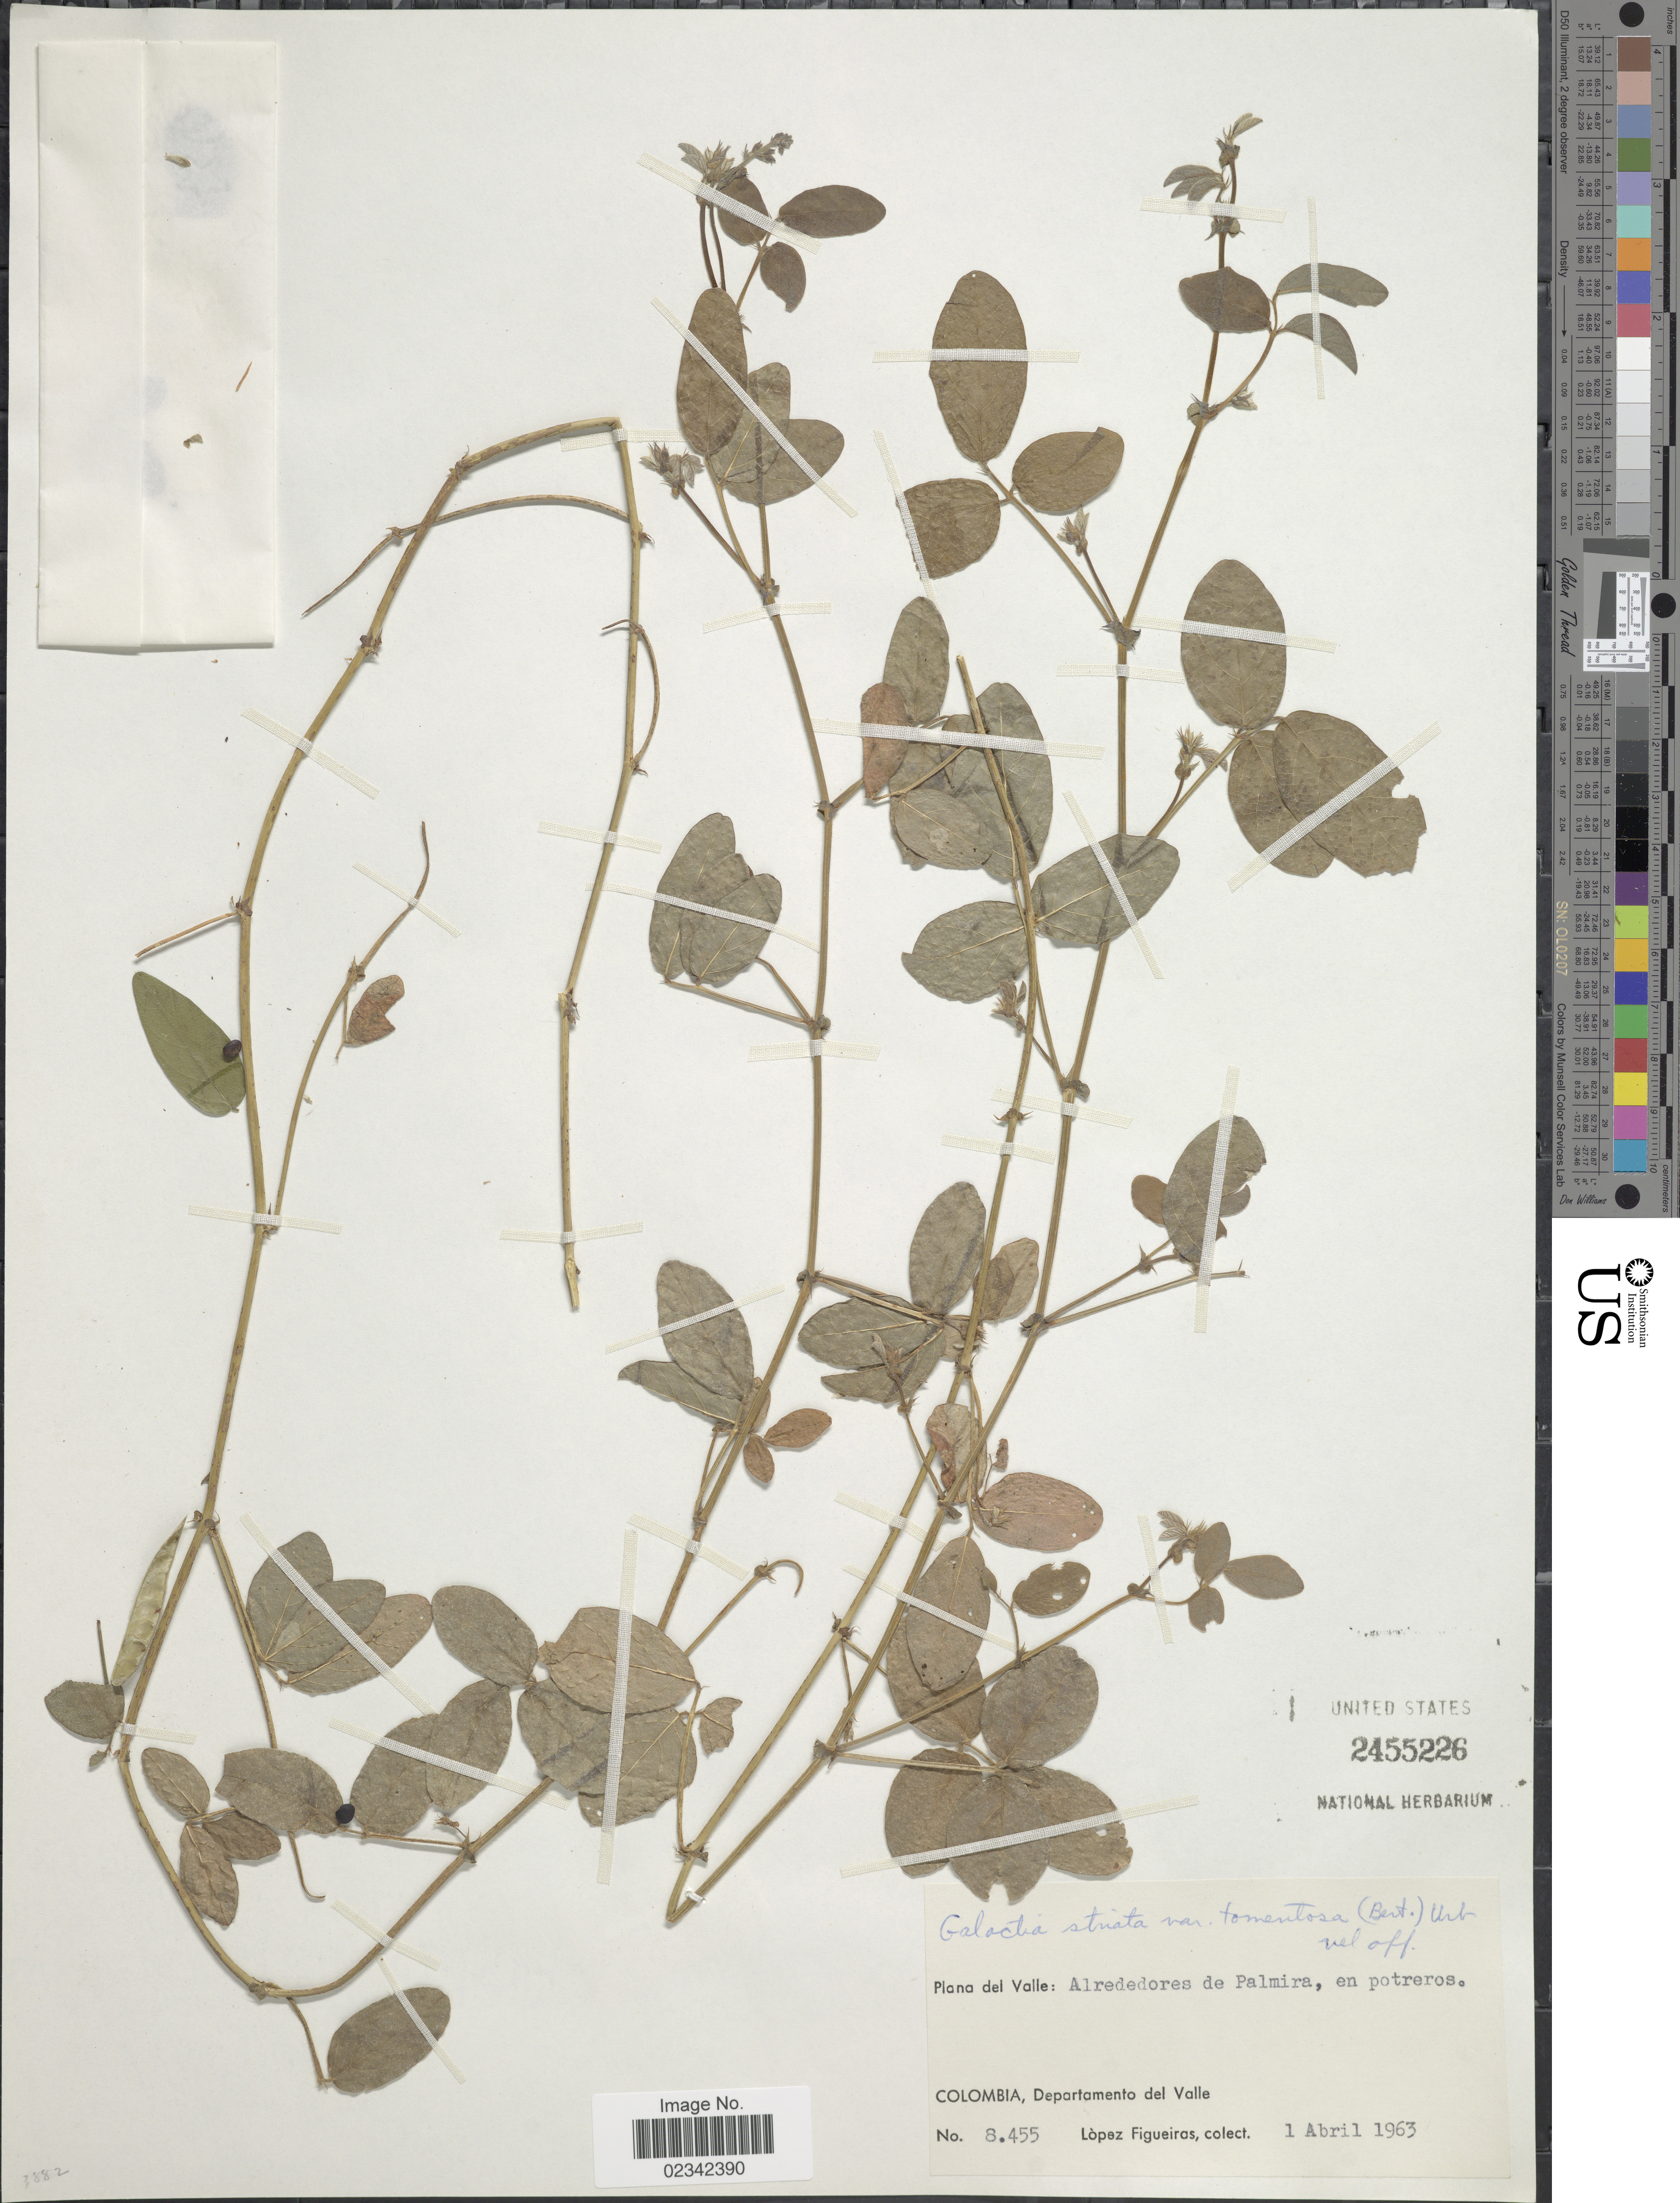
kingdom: Plantae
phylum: Tracheophyta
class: Magnoliopsida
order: Fabales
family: Fabaceae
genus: Galactia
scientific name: Galactia striata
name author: (Jacq.) Urb.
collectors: M. López Figueiras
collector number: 8455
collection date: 1963-04-01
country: Colombia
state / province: Valle del Cauca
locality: Departamento del Valle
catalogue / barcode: US 2455226